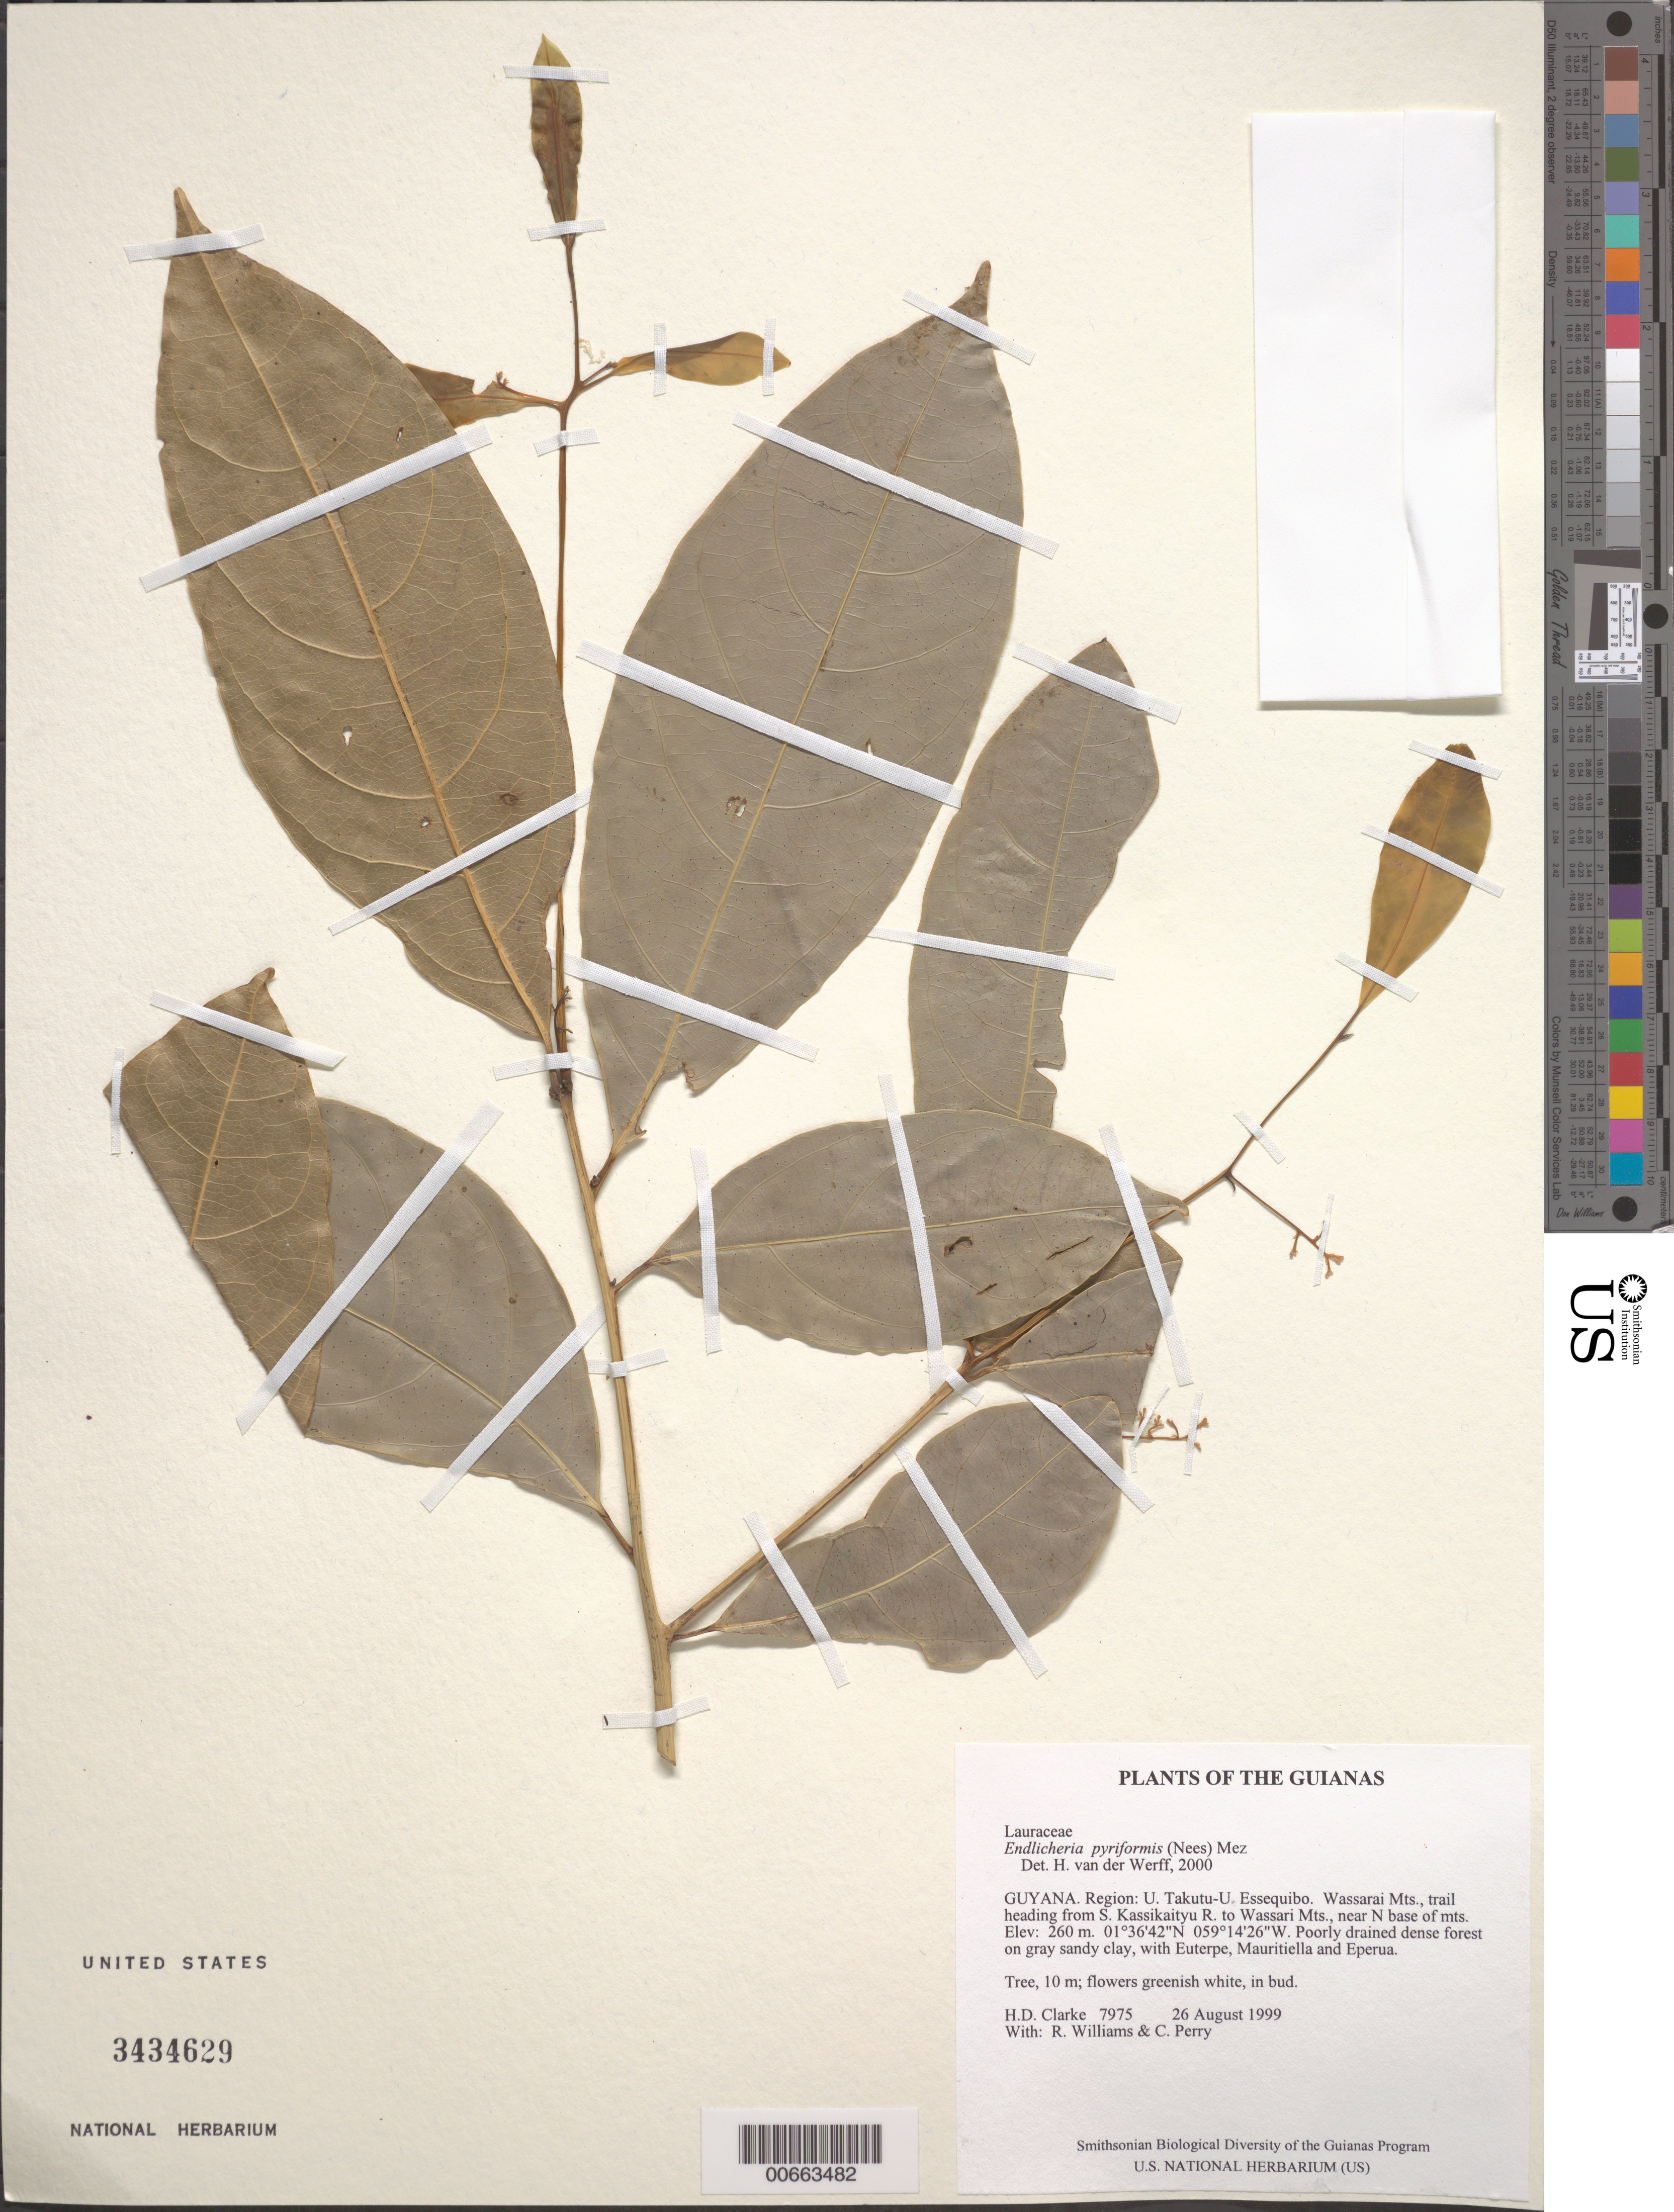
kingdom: Plantae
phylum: Tracheophyta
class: Magnoliopsida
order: Laurales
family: Lauraceae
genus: Endlicheria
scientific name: Endlicheria pyriformis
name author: (Nees) Mez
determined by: van der Werff, H., (MO), Missouri Botanical Garden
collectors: H. D. Clarke, R. Williams & C. Perry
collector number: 7975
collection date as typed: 26 August 1999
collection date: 1999-08-26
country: Guyana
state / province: U. Takutu-U. Essequibo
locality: Wassarai Mts., trail heading from S. Kassikaityu R. to Wassari Mts., near N base of mts.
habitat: Poorly drained dense forest on gray sandy clay, with Euterpe, Mauritiella and Eperua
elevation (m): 260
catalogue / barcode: US 3434629